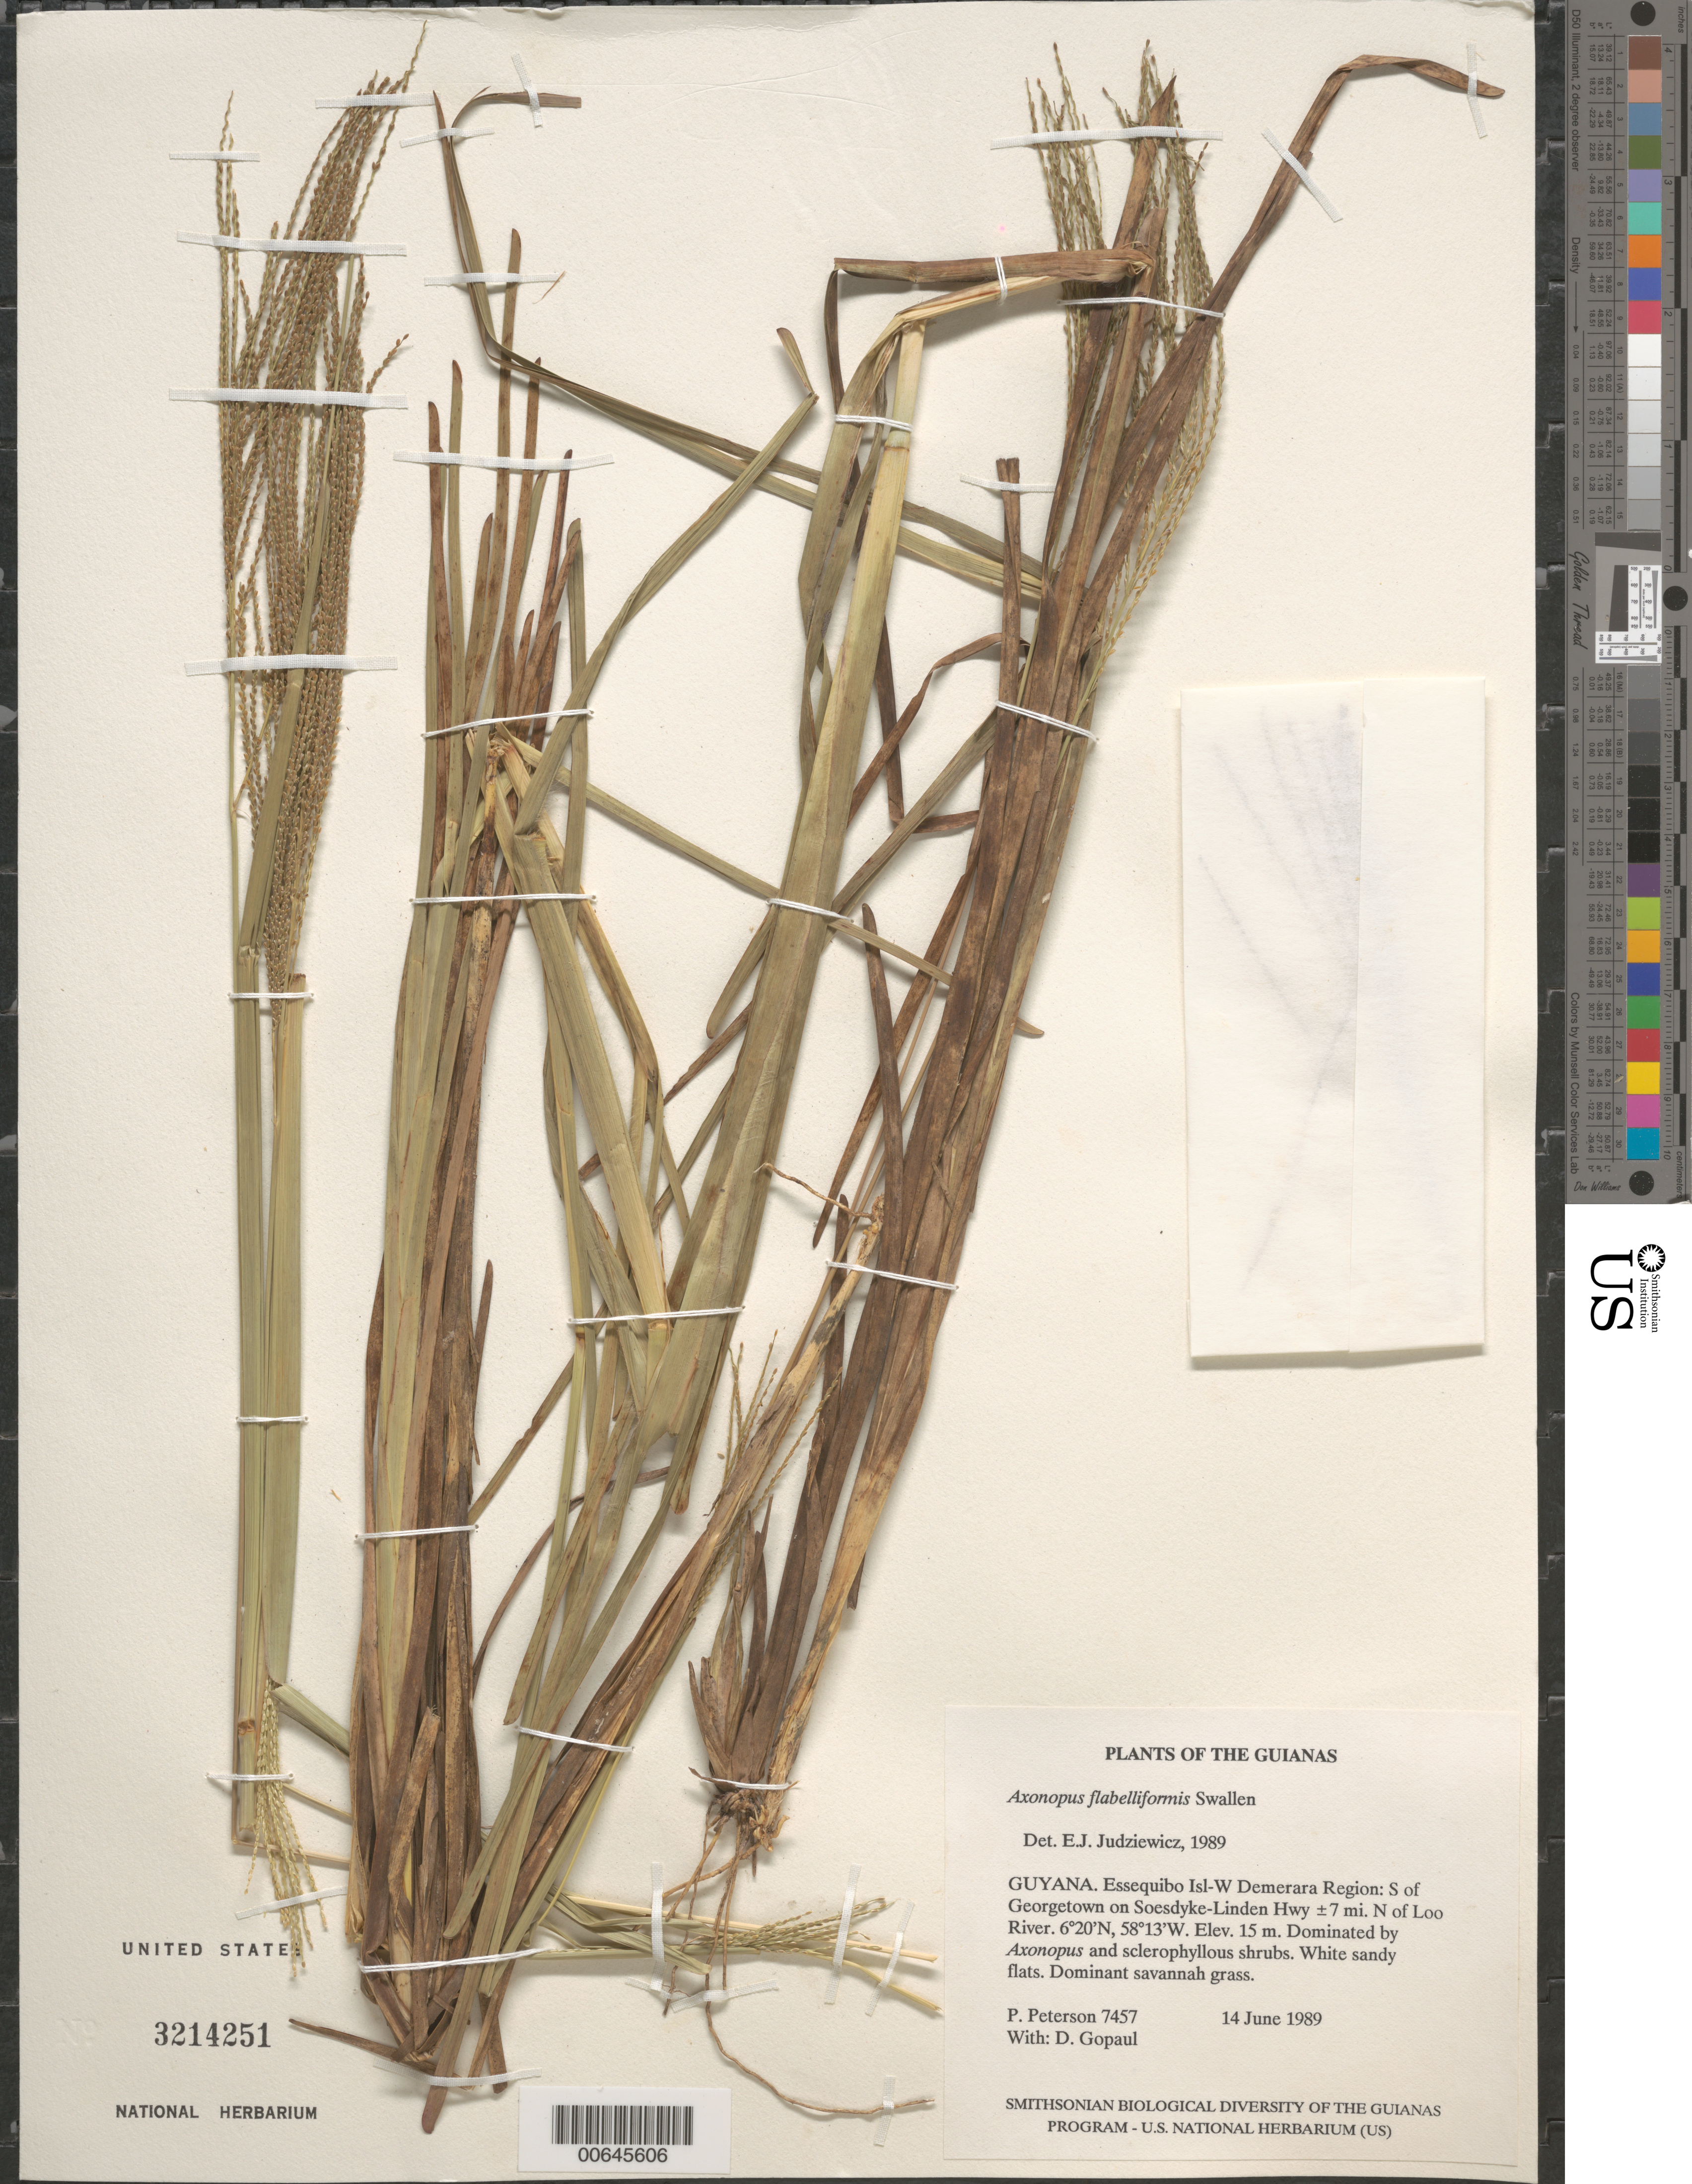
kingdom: Plantae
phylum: Tracheophyta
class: Liliopsida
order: Poales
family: Poaceae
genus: Axonopus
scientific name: Axonopus flabelliformis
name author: Swallen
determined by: Judziewicz, E. J.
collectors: P. M. Peterson & D. Gopaul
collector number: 7457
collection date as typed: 14 June 1989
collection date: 1989-06-14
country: Guyana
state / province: Essequibo Isl-W. Demerara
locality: S of Georgetown on Soesdyke-Linden Hwy ±7 mi. N of Loo River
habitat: Dominated by Axonopus and sclerophyllous shrubs. White sandy flats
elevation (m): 15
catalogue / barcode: US 3214251